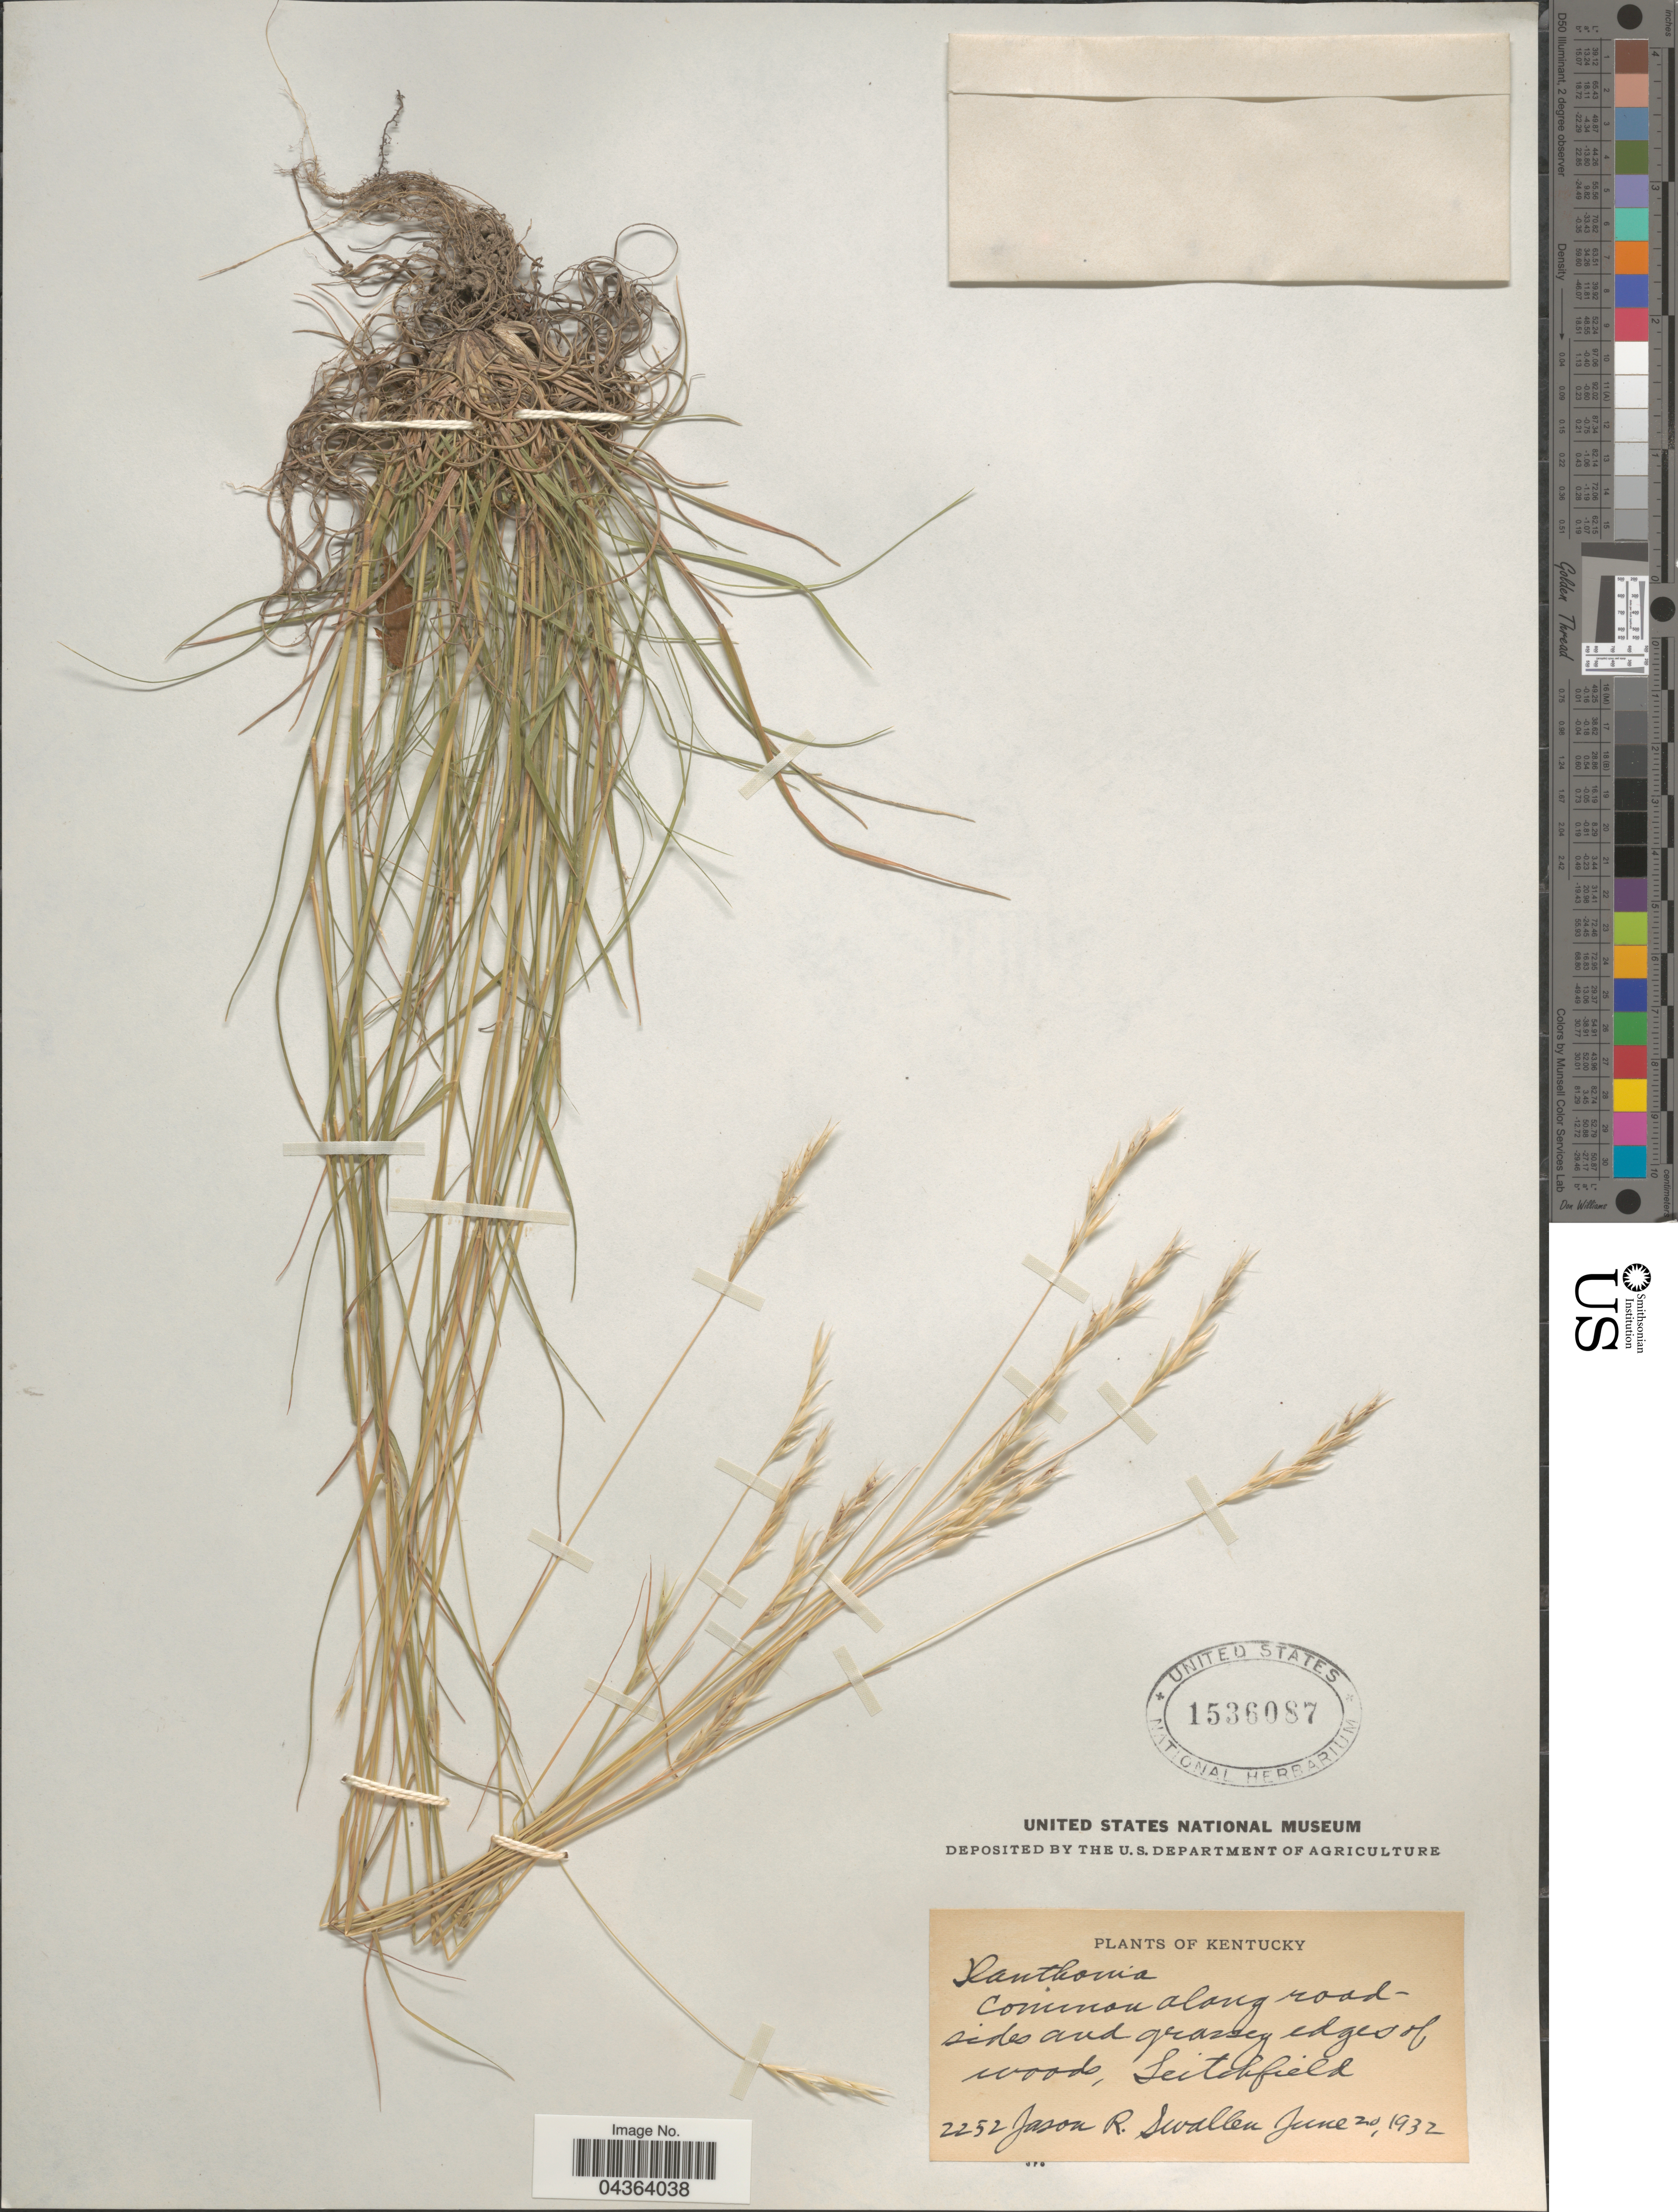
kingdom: Plantae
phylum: Tracheophyta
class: Liliopsida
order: Poales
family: Poaceae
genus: Danthonia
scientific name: Danthonia spicata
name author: (L.) P. Beauv. ex Roem. & Schult.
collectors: J. R. Swallen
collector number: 2252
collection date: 1932-06-20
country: United States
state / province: Kentucky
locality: Common along roadsides and grassy edges of woods, Leitchfield.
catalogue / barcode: US 1536087